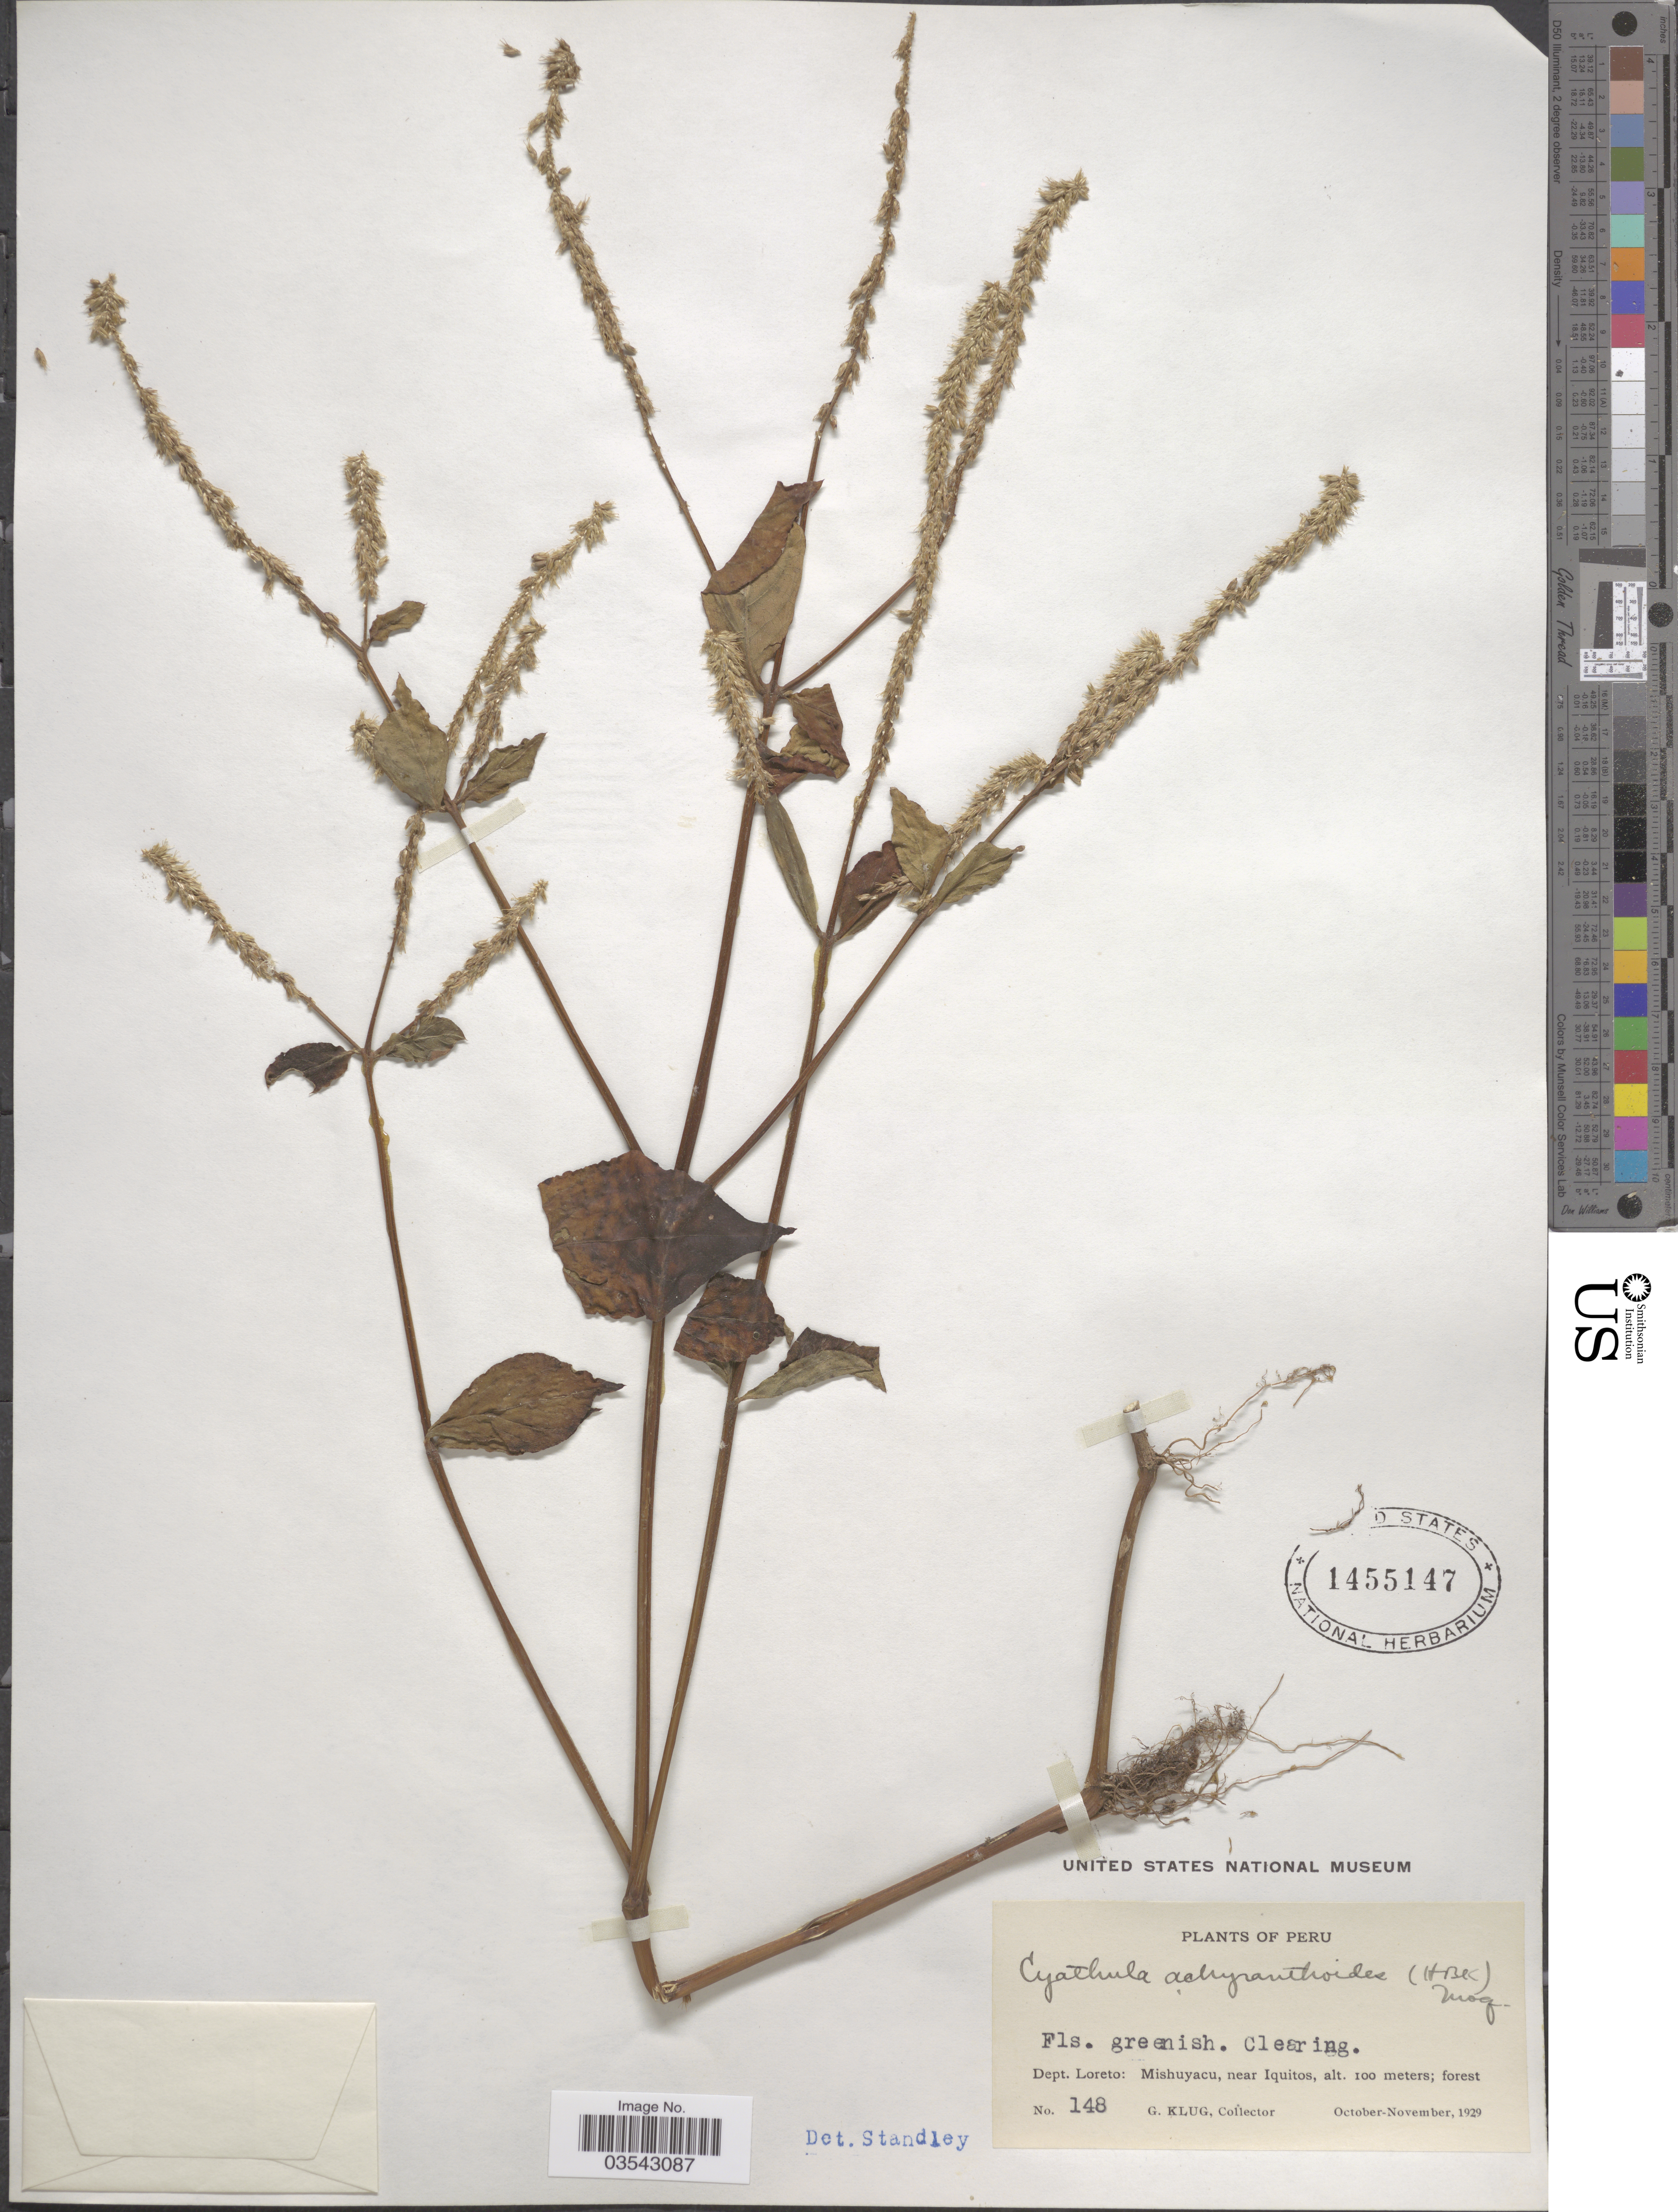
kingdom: Plantae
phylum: Tracheophyta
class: Magnoliopsida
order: Caryophyllales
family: Amaranthaceae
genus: Cyathula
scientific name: Cyathula achyranthoides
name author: (Kunth) Moq.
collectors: G. Klug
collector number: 148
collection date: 1929-10/1929-11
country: Peru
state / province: Loreto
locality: Dept. Loreto: Mishuyacu, near Iquitos.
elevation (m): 100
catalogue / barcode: US 1455147